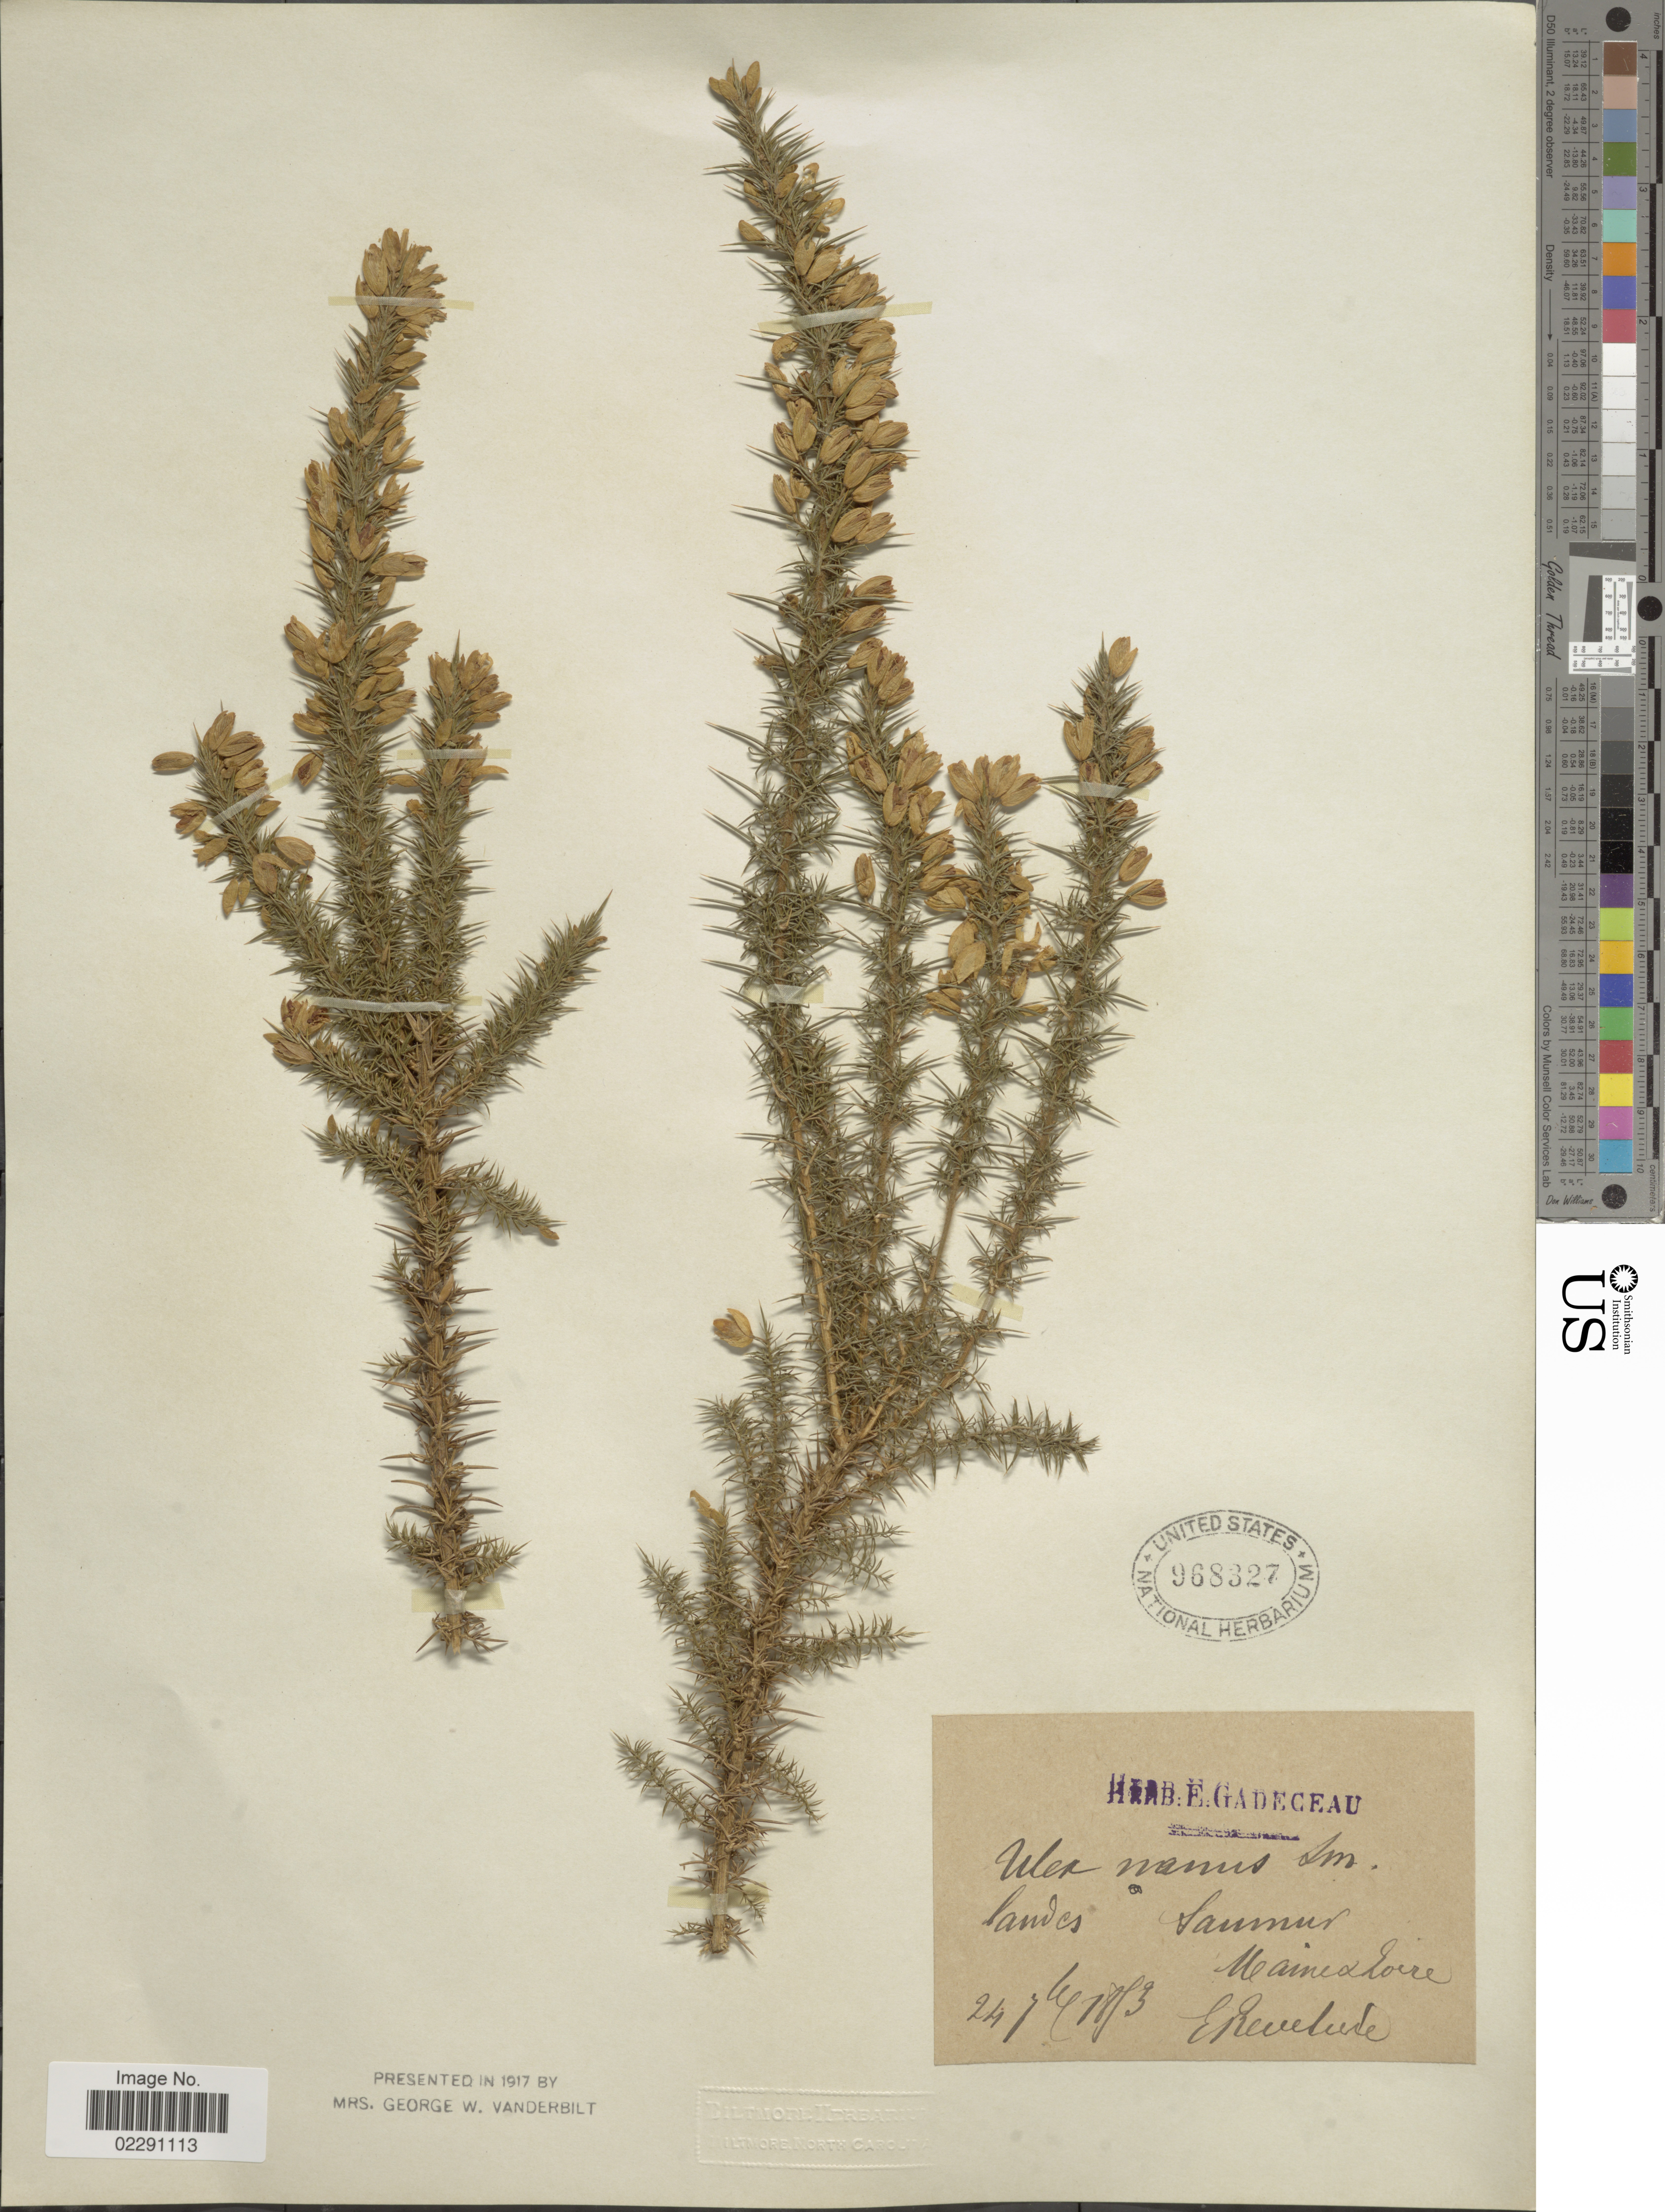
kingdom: Plantae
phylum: Tracheophyta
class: Magnoliopsida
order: Fabales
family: Fabaceae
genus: Ulex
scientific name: Ulex nanus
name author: Symons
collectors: E. Revelière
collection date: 1873-07-24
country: France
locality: Mainet Loire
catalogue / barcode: US 968327